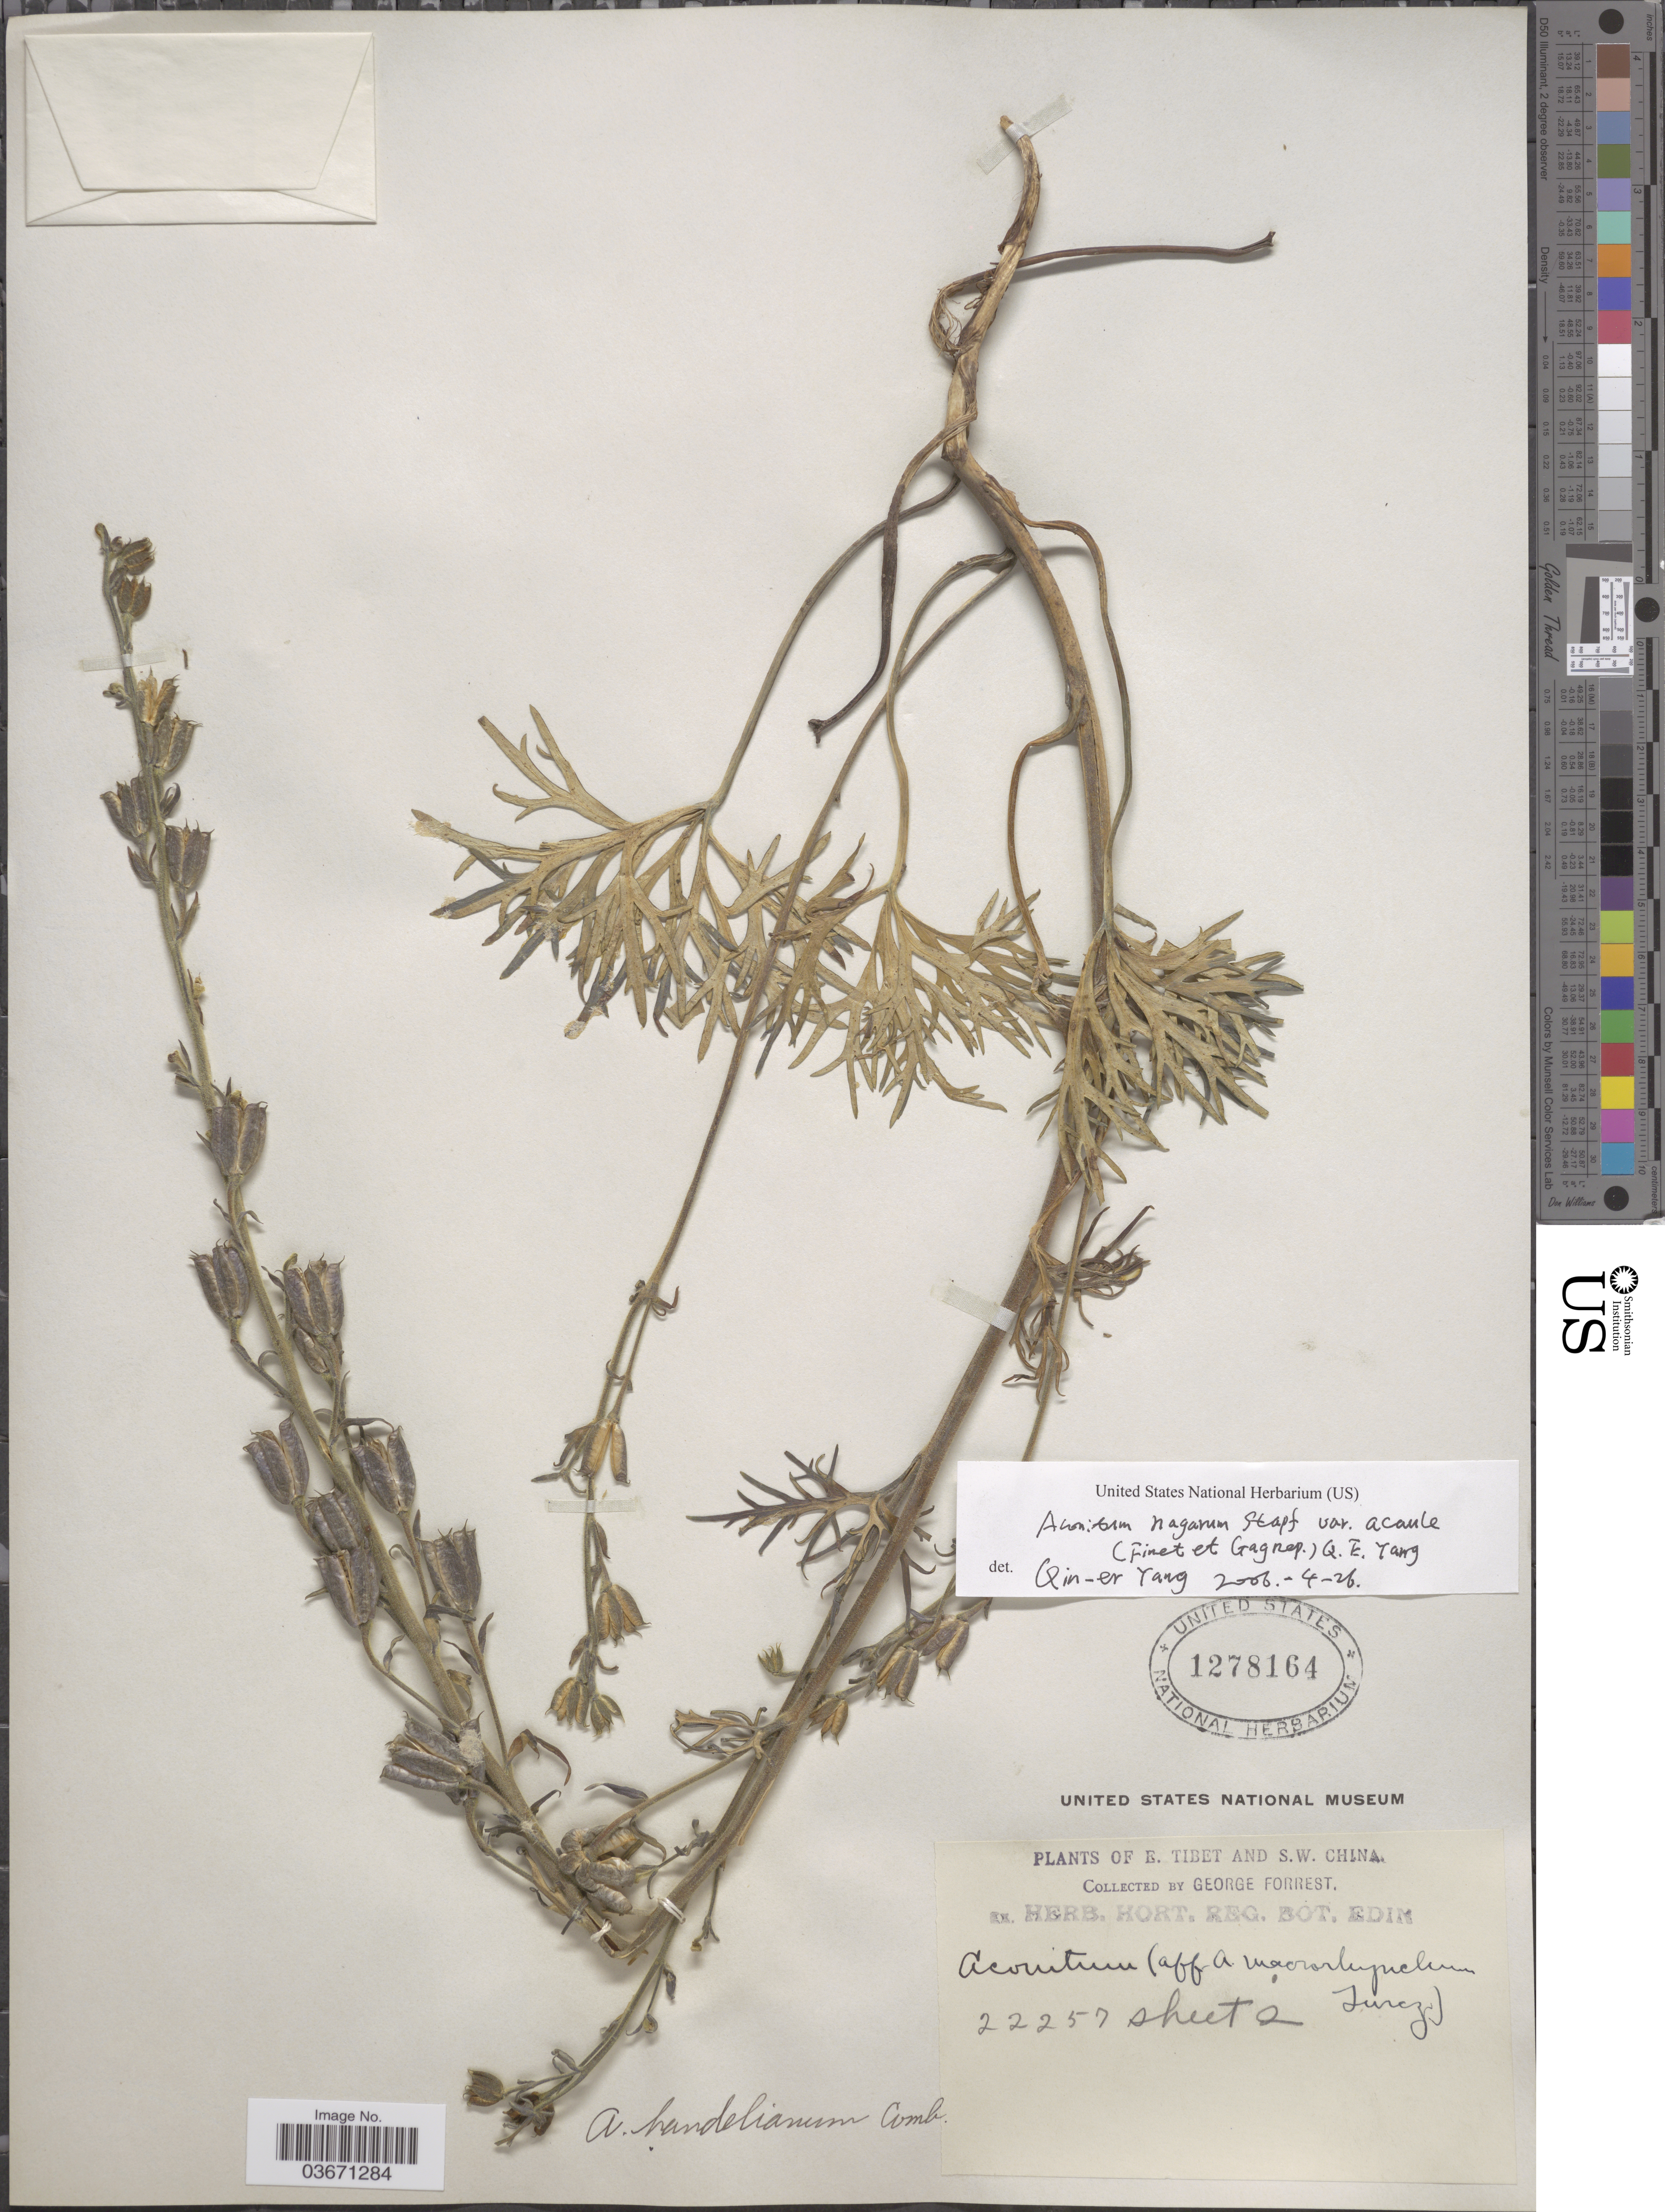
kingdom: Plantae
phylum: Tracheophyta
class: Magnoliopsida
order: Ranunculales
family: Ranunculaceae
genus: Aconitum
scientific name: Aconitum nagarum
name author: Stapf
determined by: Yang, Q. E.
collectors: G. Forrest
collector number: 22257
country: China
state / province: Xizang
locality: E. Tibet and S.W. China.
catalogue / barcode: US 1278164